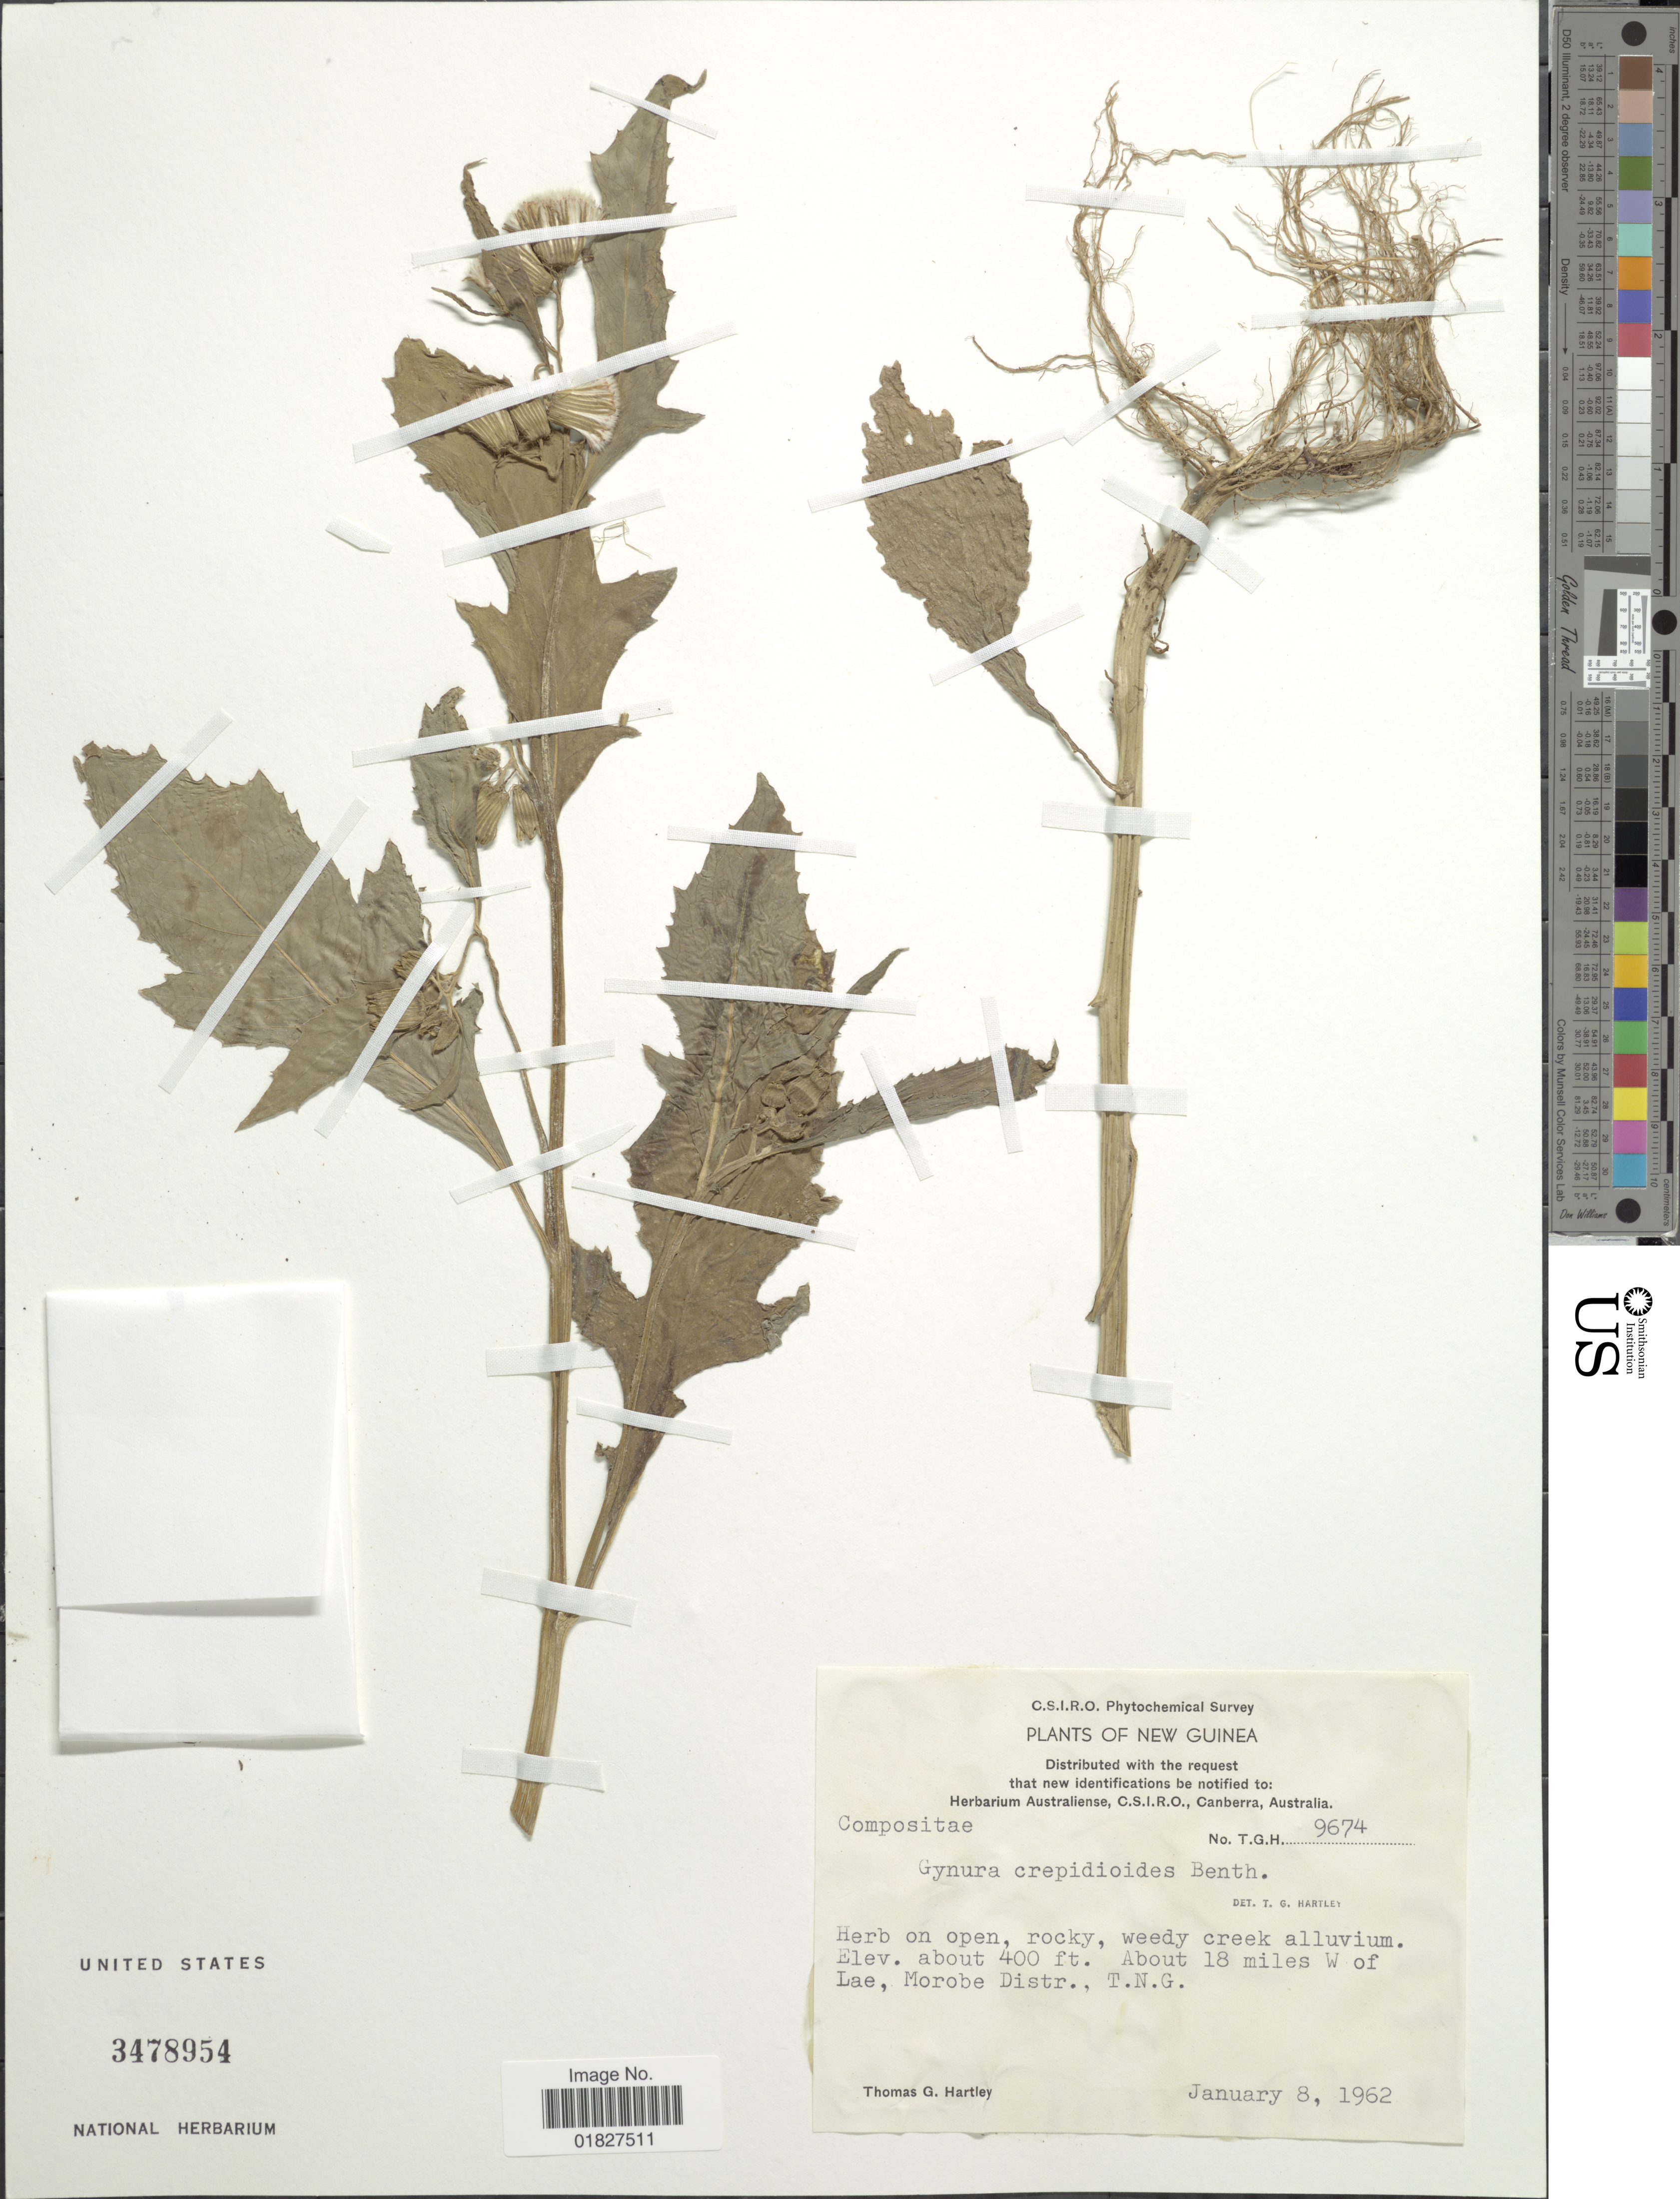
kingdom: Plantae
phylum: Tracheophyta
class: Magnoliopsida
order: Asterales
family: Asteraceae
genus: Crassocephalum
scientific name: Crassocephalum crepidioides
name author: (Benth.) S. Moore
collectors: T. G. Hartley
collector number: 9674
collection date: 1962-01-08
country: Papua New Guinea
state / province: Morobe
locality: New Guinea, about 18 miles W of Lae, T. N. G.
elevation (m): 122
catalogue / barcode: US 3478954